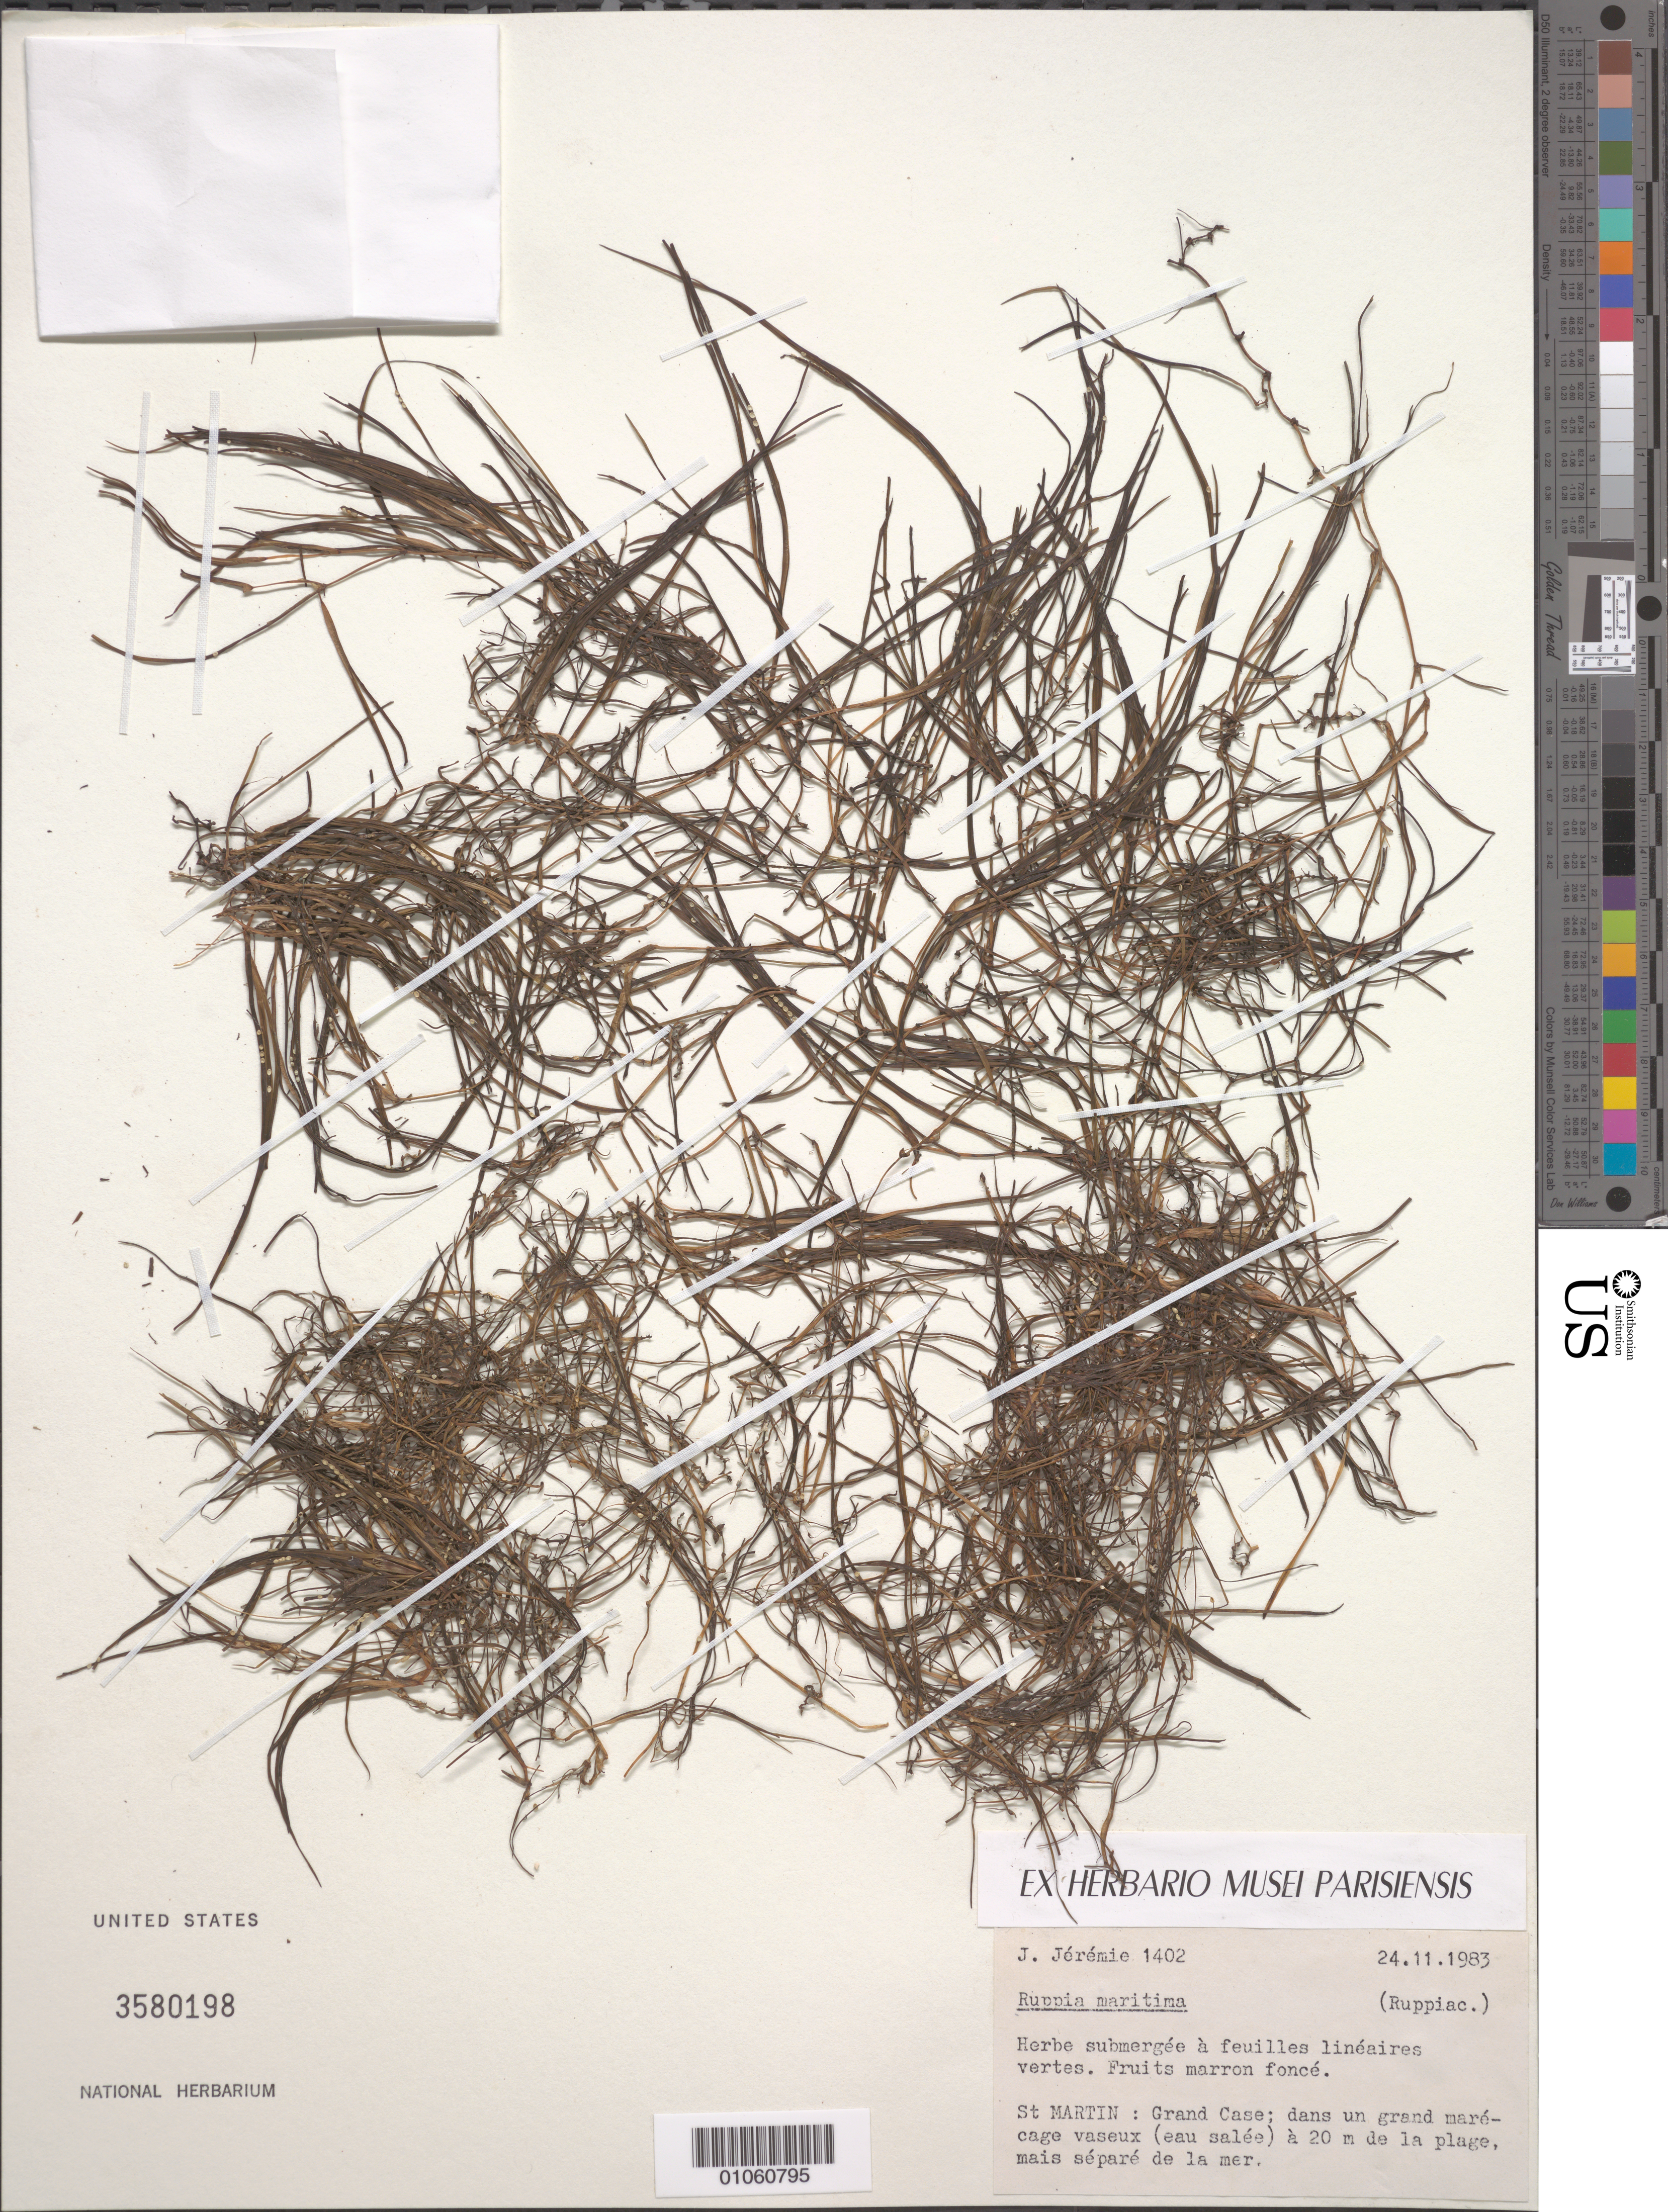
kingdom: Plantae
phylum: Tracheophyta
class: Liliopsida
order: Alismatales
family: Ruppiaceae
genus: Ruppia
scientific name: Ruppia maritima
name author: L.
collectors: J. Jérémie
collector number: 1402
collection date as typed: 24 Nov 1983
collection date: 1983-11-24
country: Sint Maartin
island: Sint Maarten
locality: Grand Case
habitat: Dans un grand marécage vaseux (eau salée) à 20 m de la plage, mais séparé de la mer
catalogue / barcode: US 3580198